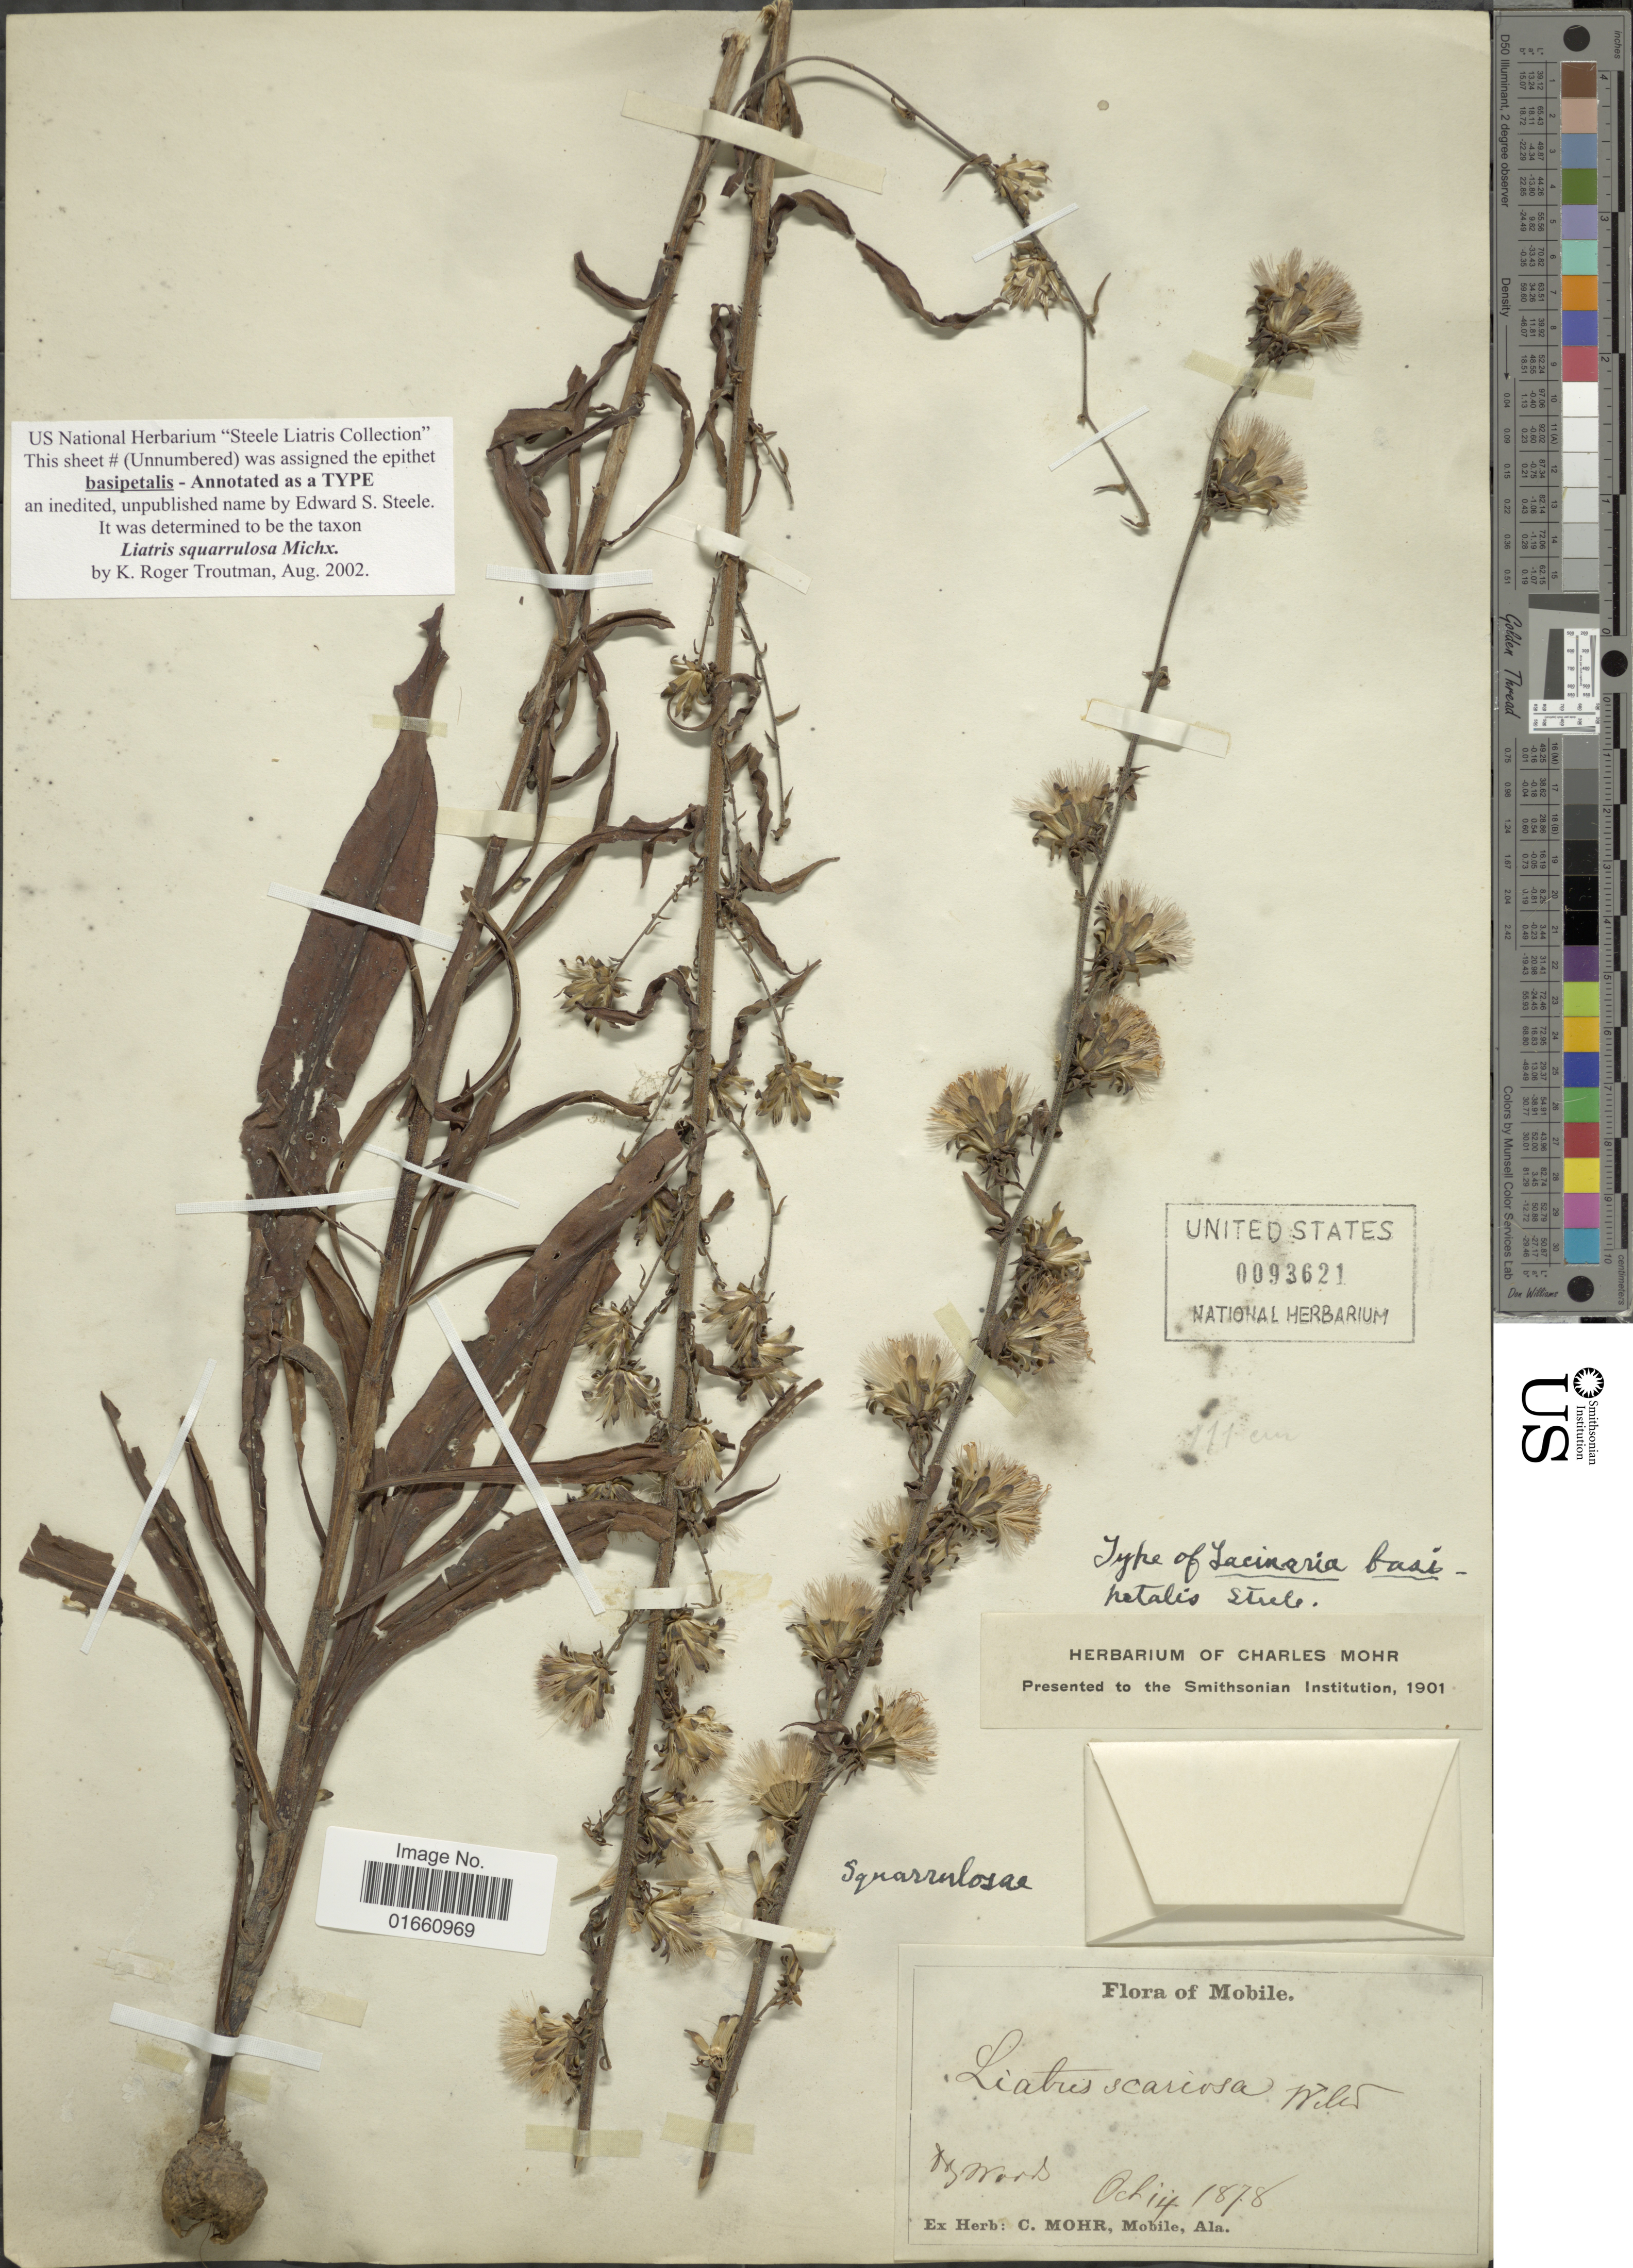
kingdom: Plantae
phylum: Tracheophyta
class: Magnoliopsida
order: Asterales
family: Asteraceae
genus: Liatris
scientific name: Liatris squarrulosa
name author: Michx.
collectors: ex herb. C. Mohr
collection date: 1878-10-14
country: United States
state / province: Alabama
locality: Mobile.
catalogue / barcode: US 93621